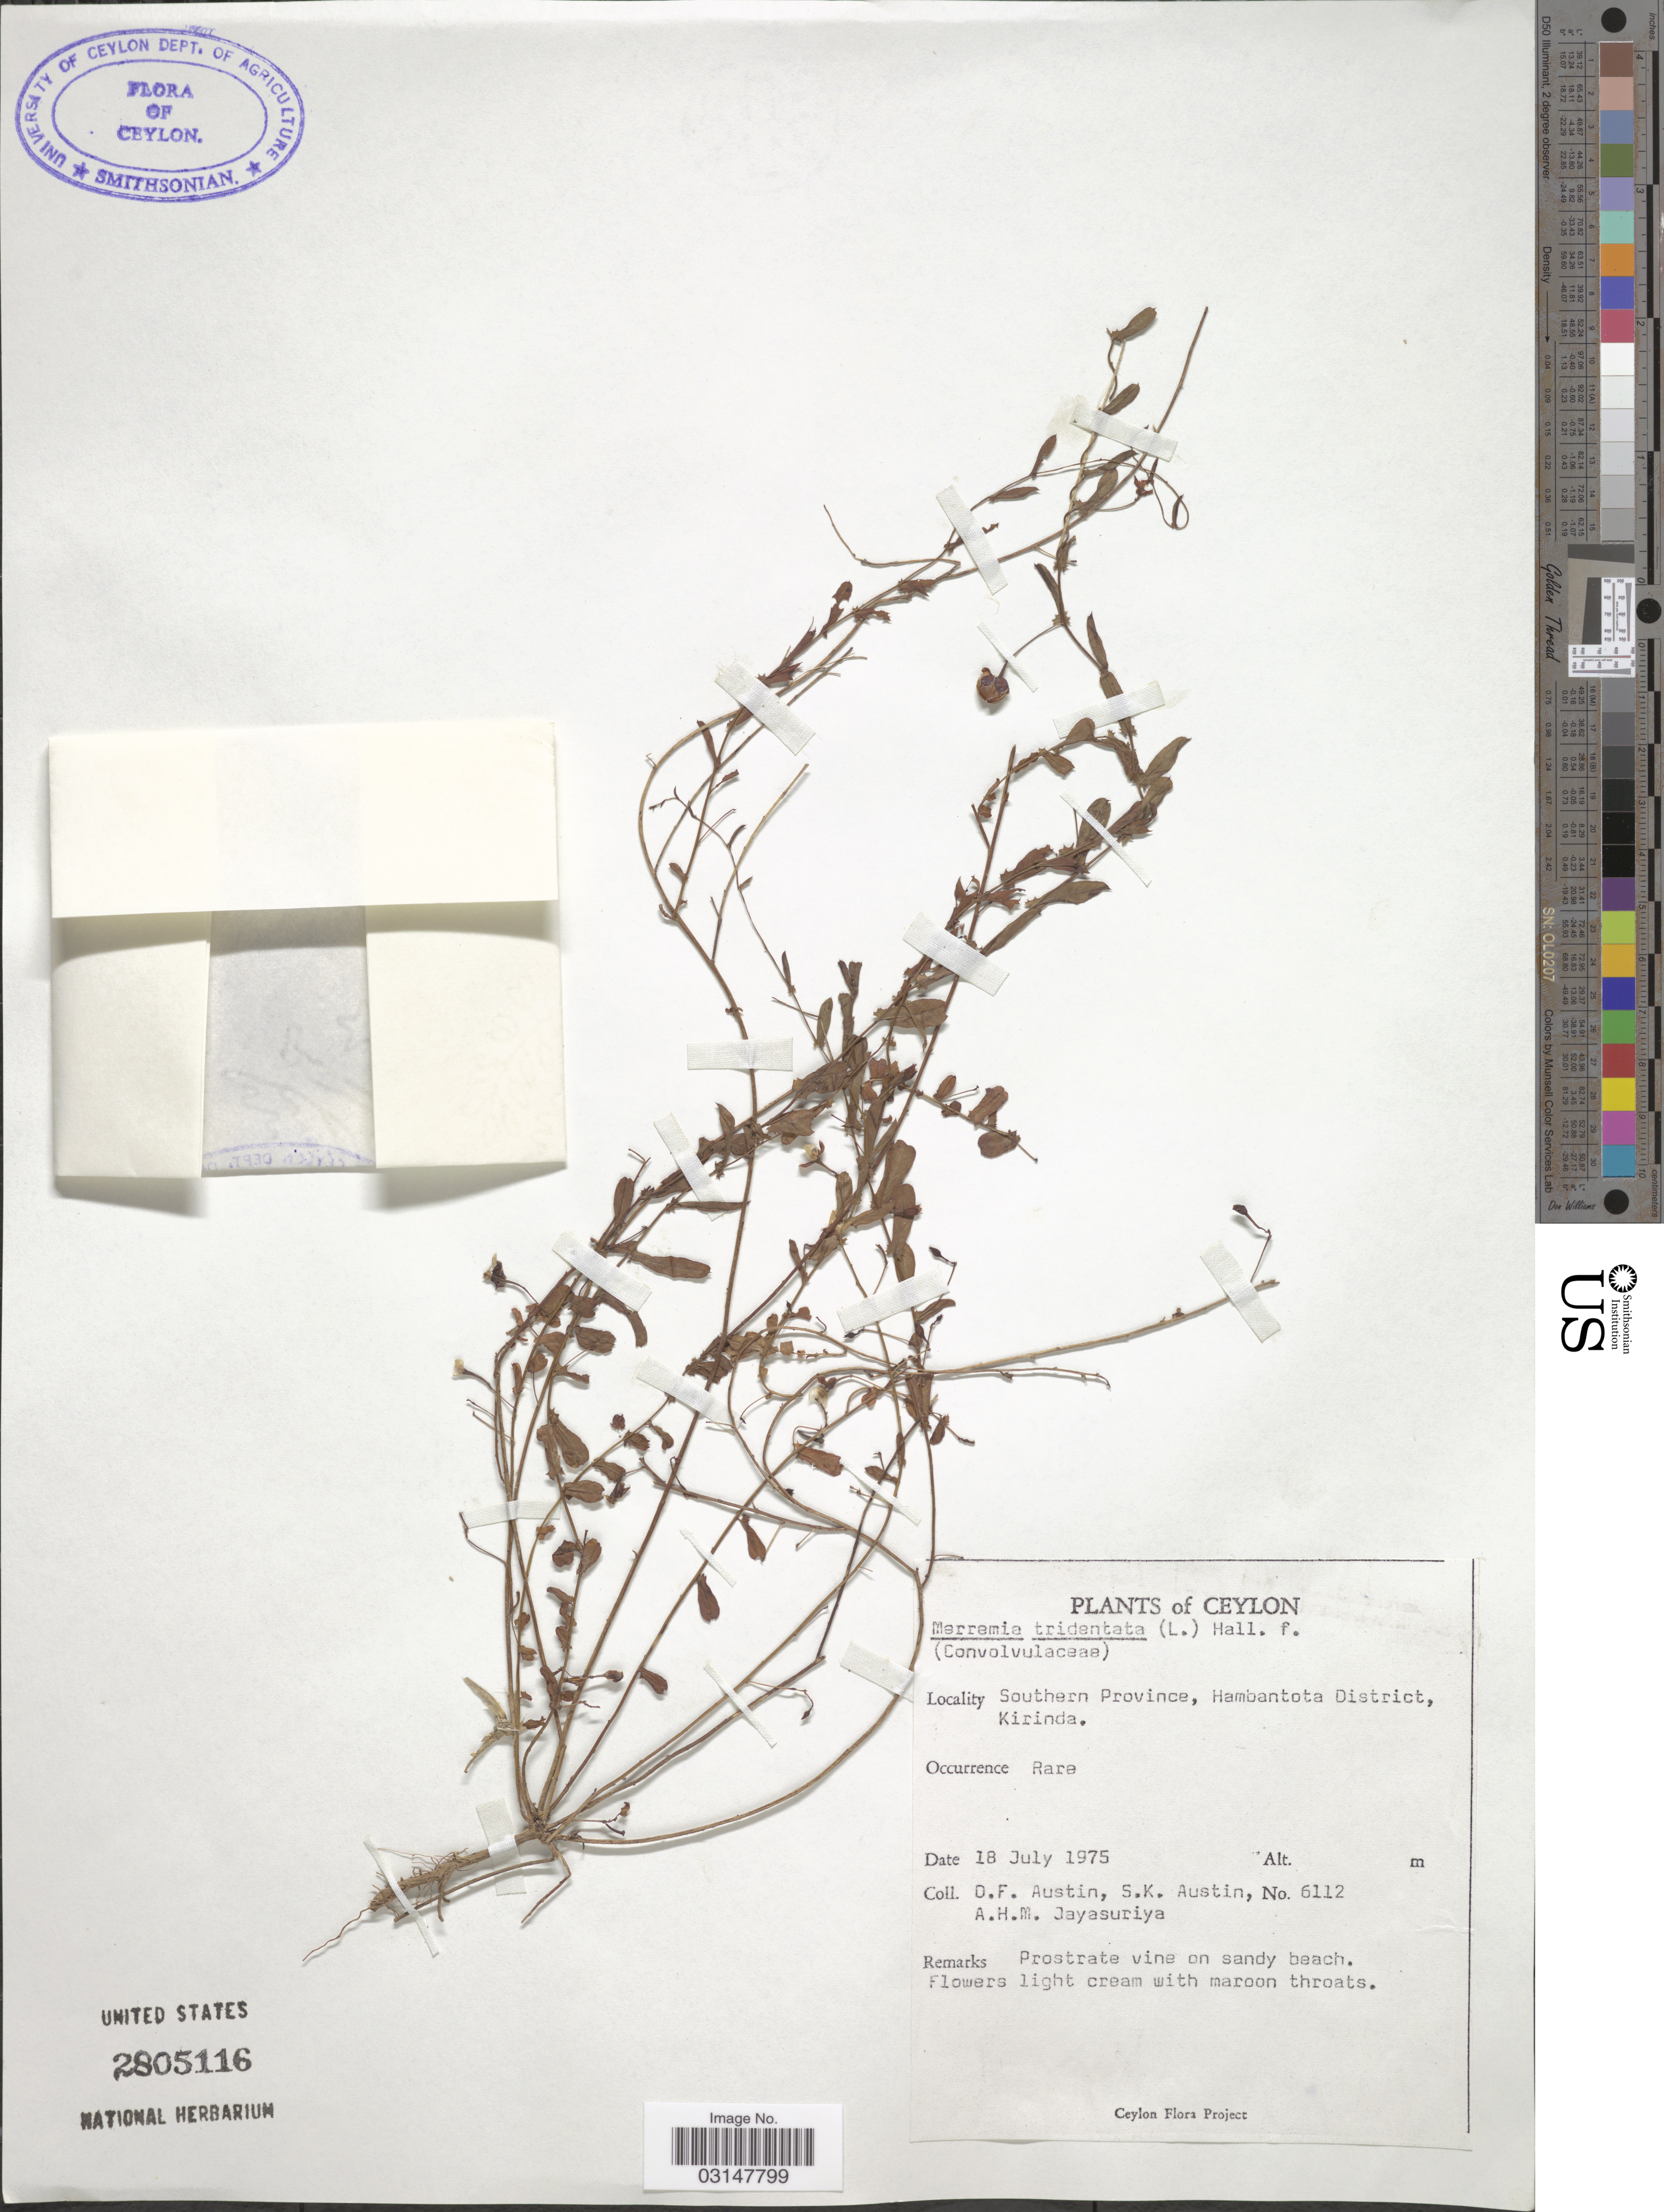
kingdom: Plantae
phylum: Tracheophyta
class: Magnoliopsida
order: Solanales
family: Convolvulaceae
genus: Xenostegia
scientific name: Xenostegia tridentata subsp. tridentata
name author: (L.) D.F. Austin & Staples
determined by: Strong, Mark T., (BOT), Smithsonian Institution - National Museum of Natural History (UNITED STATES)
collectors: D. Austin, S. Austin & A. H. Jayasuriya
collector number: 6112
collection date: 1975-07-18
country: Sri Lanka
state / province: Southern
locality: Ceylon. Hambantota District, Kirinda.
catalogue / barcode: US 2805116